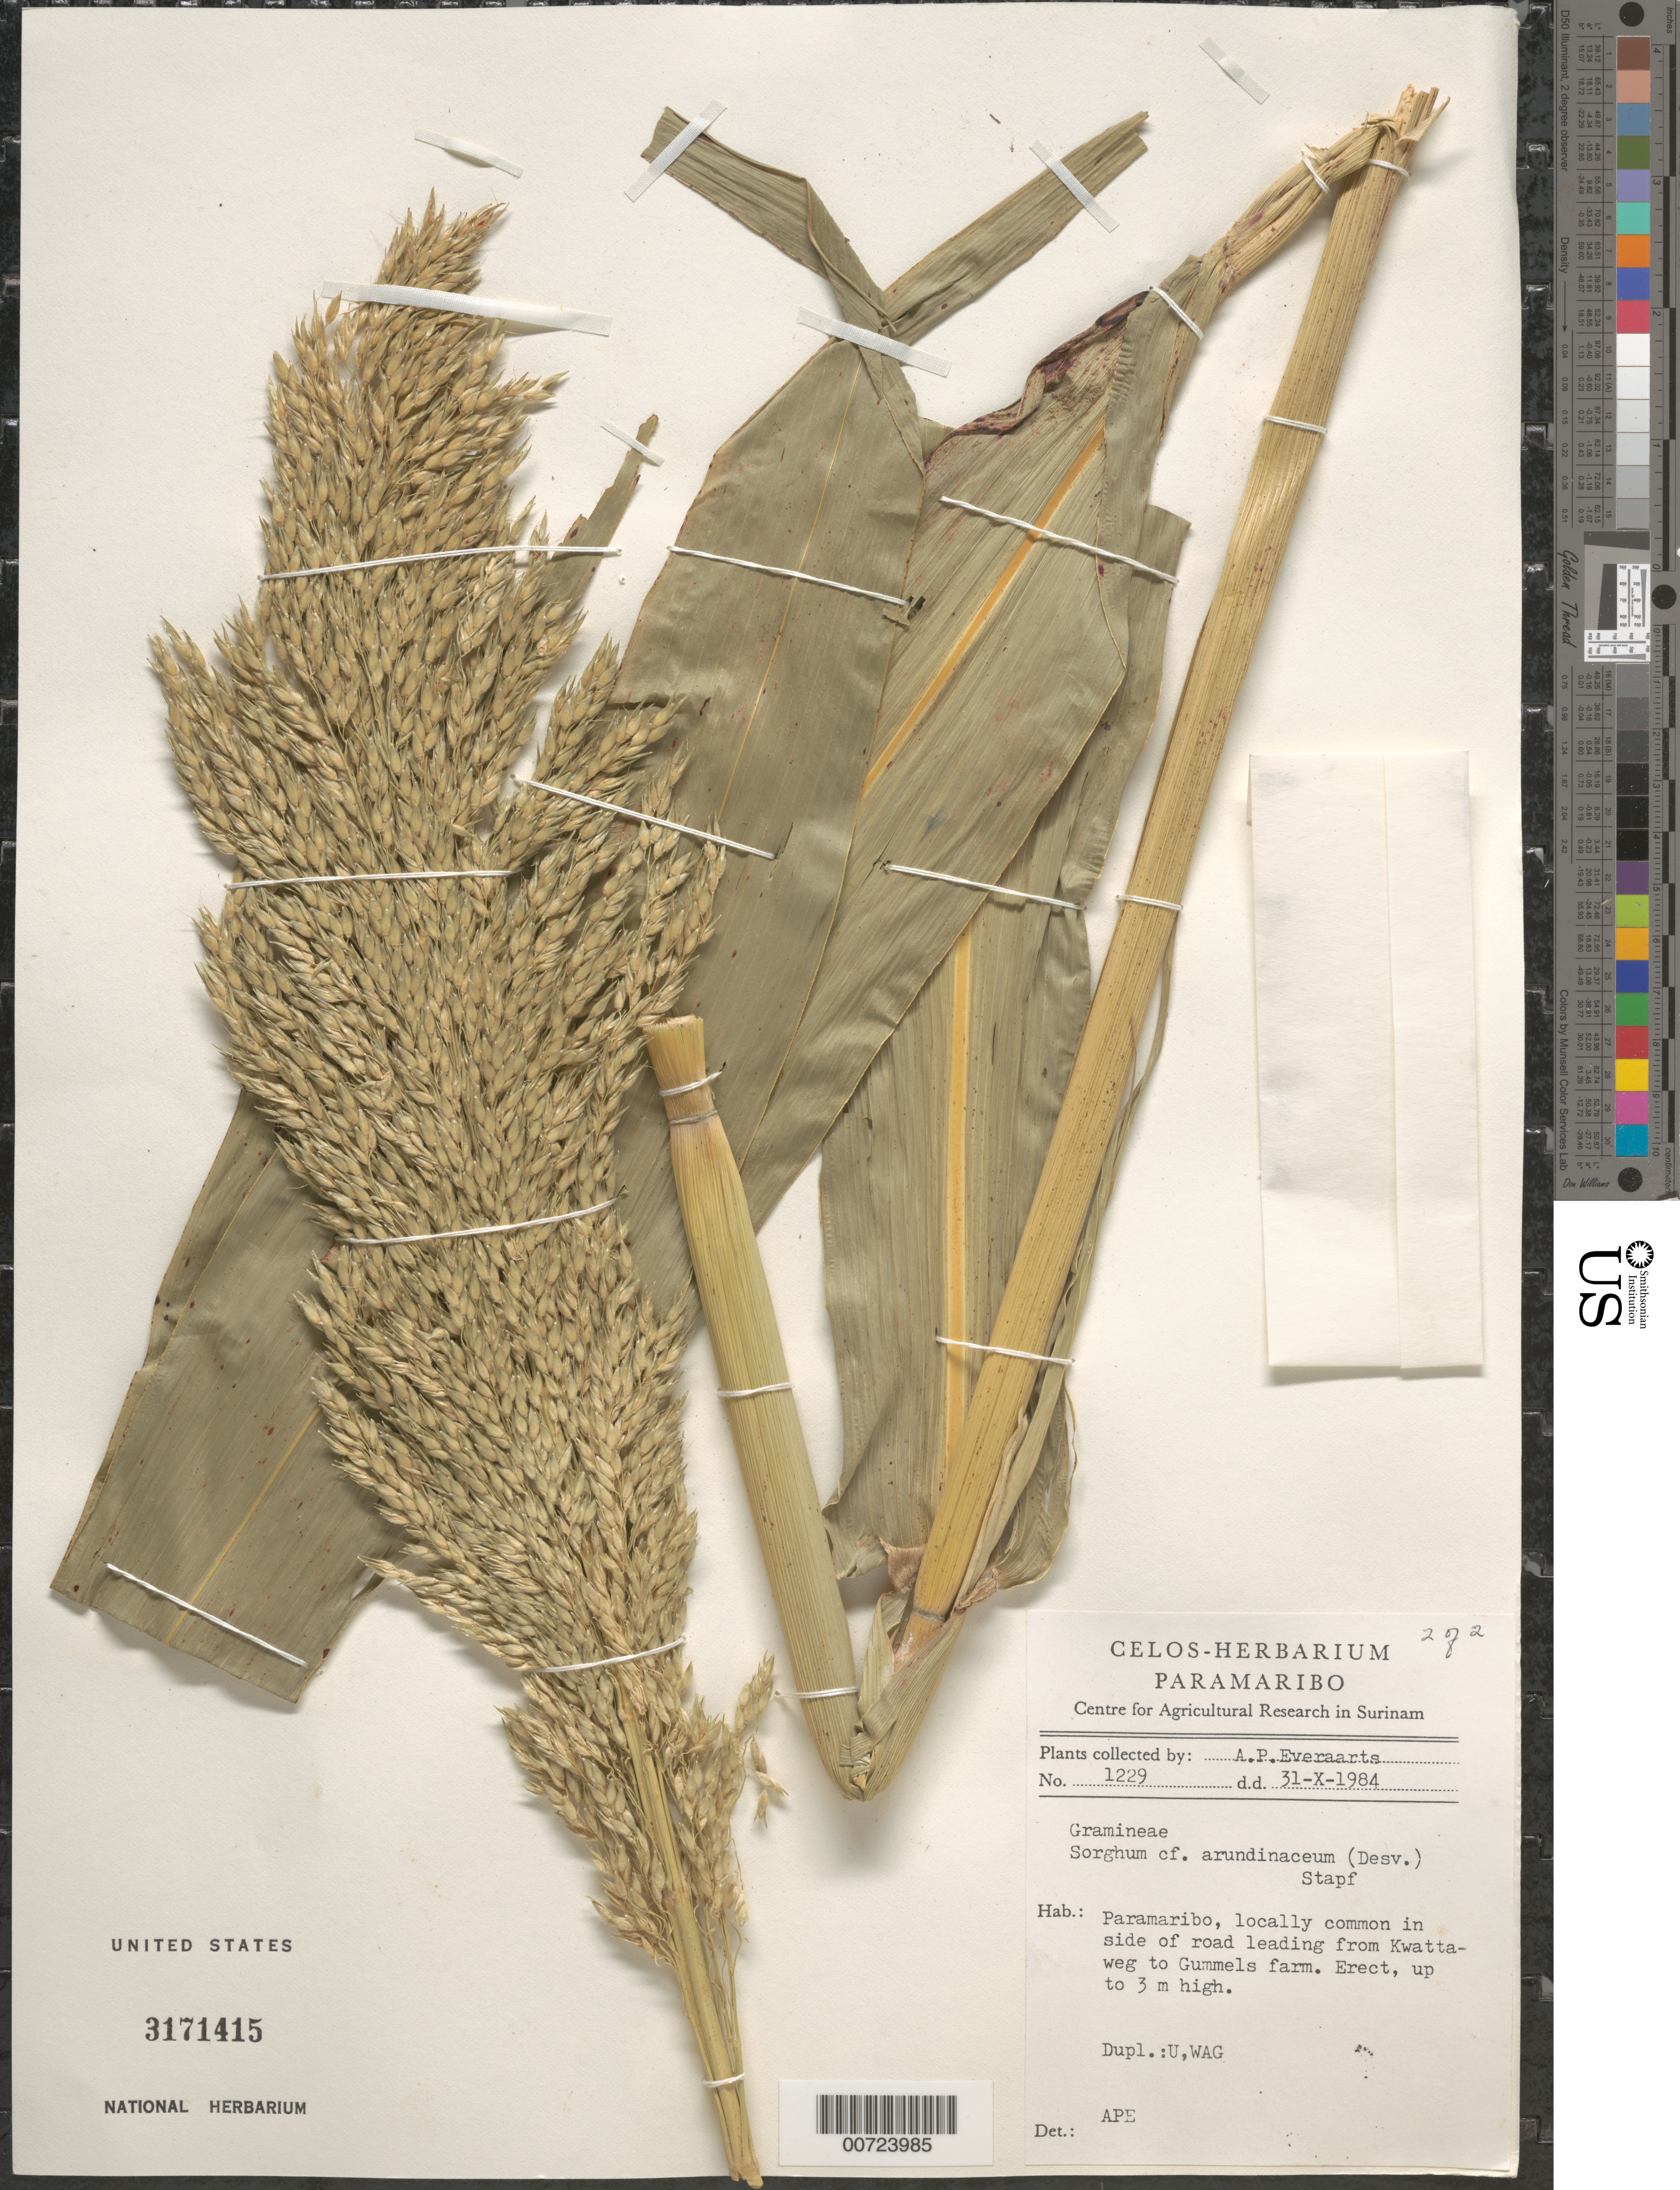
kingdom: Plantae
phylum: Tracheophyta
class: Liliopsida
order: Poales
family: Poaceae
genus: Sorghum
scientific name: Sorghum bicolor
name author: (L.) Moench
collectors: A. Everaarts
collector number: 1229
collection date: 1984-10-31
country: Suriname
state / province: Paramaribo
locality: Paramaribo, locally common in side of road leading from Kwattaweg to Gummels farm.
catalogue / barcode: US 3171415